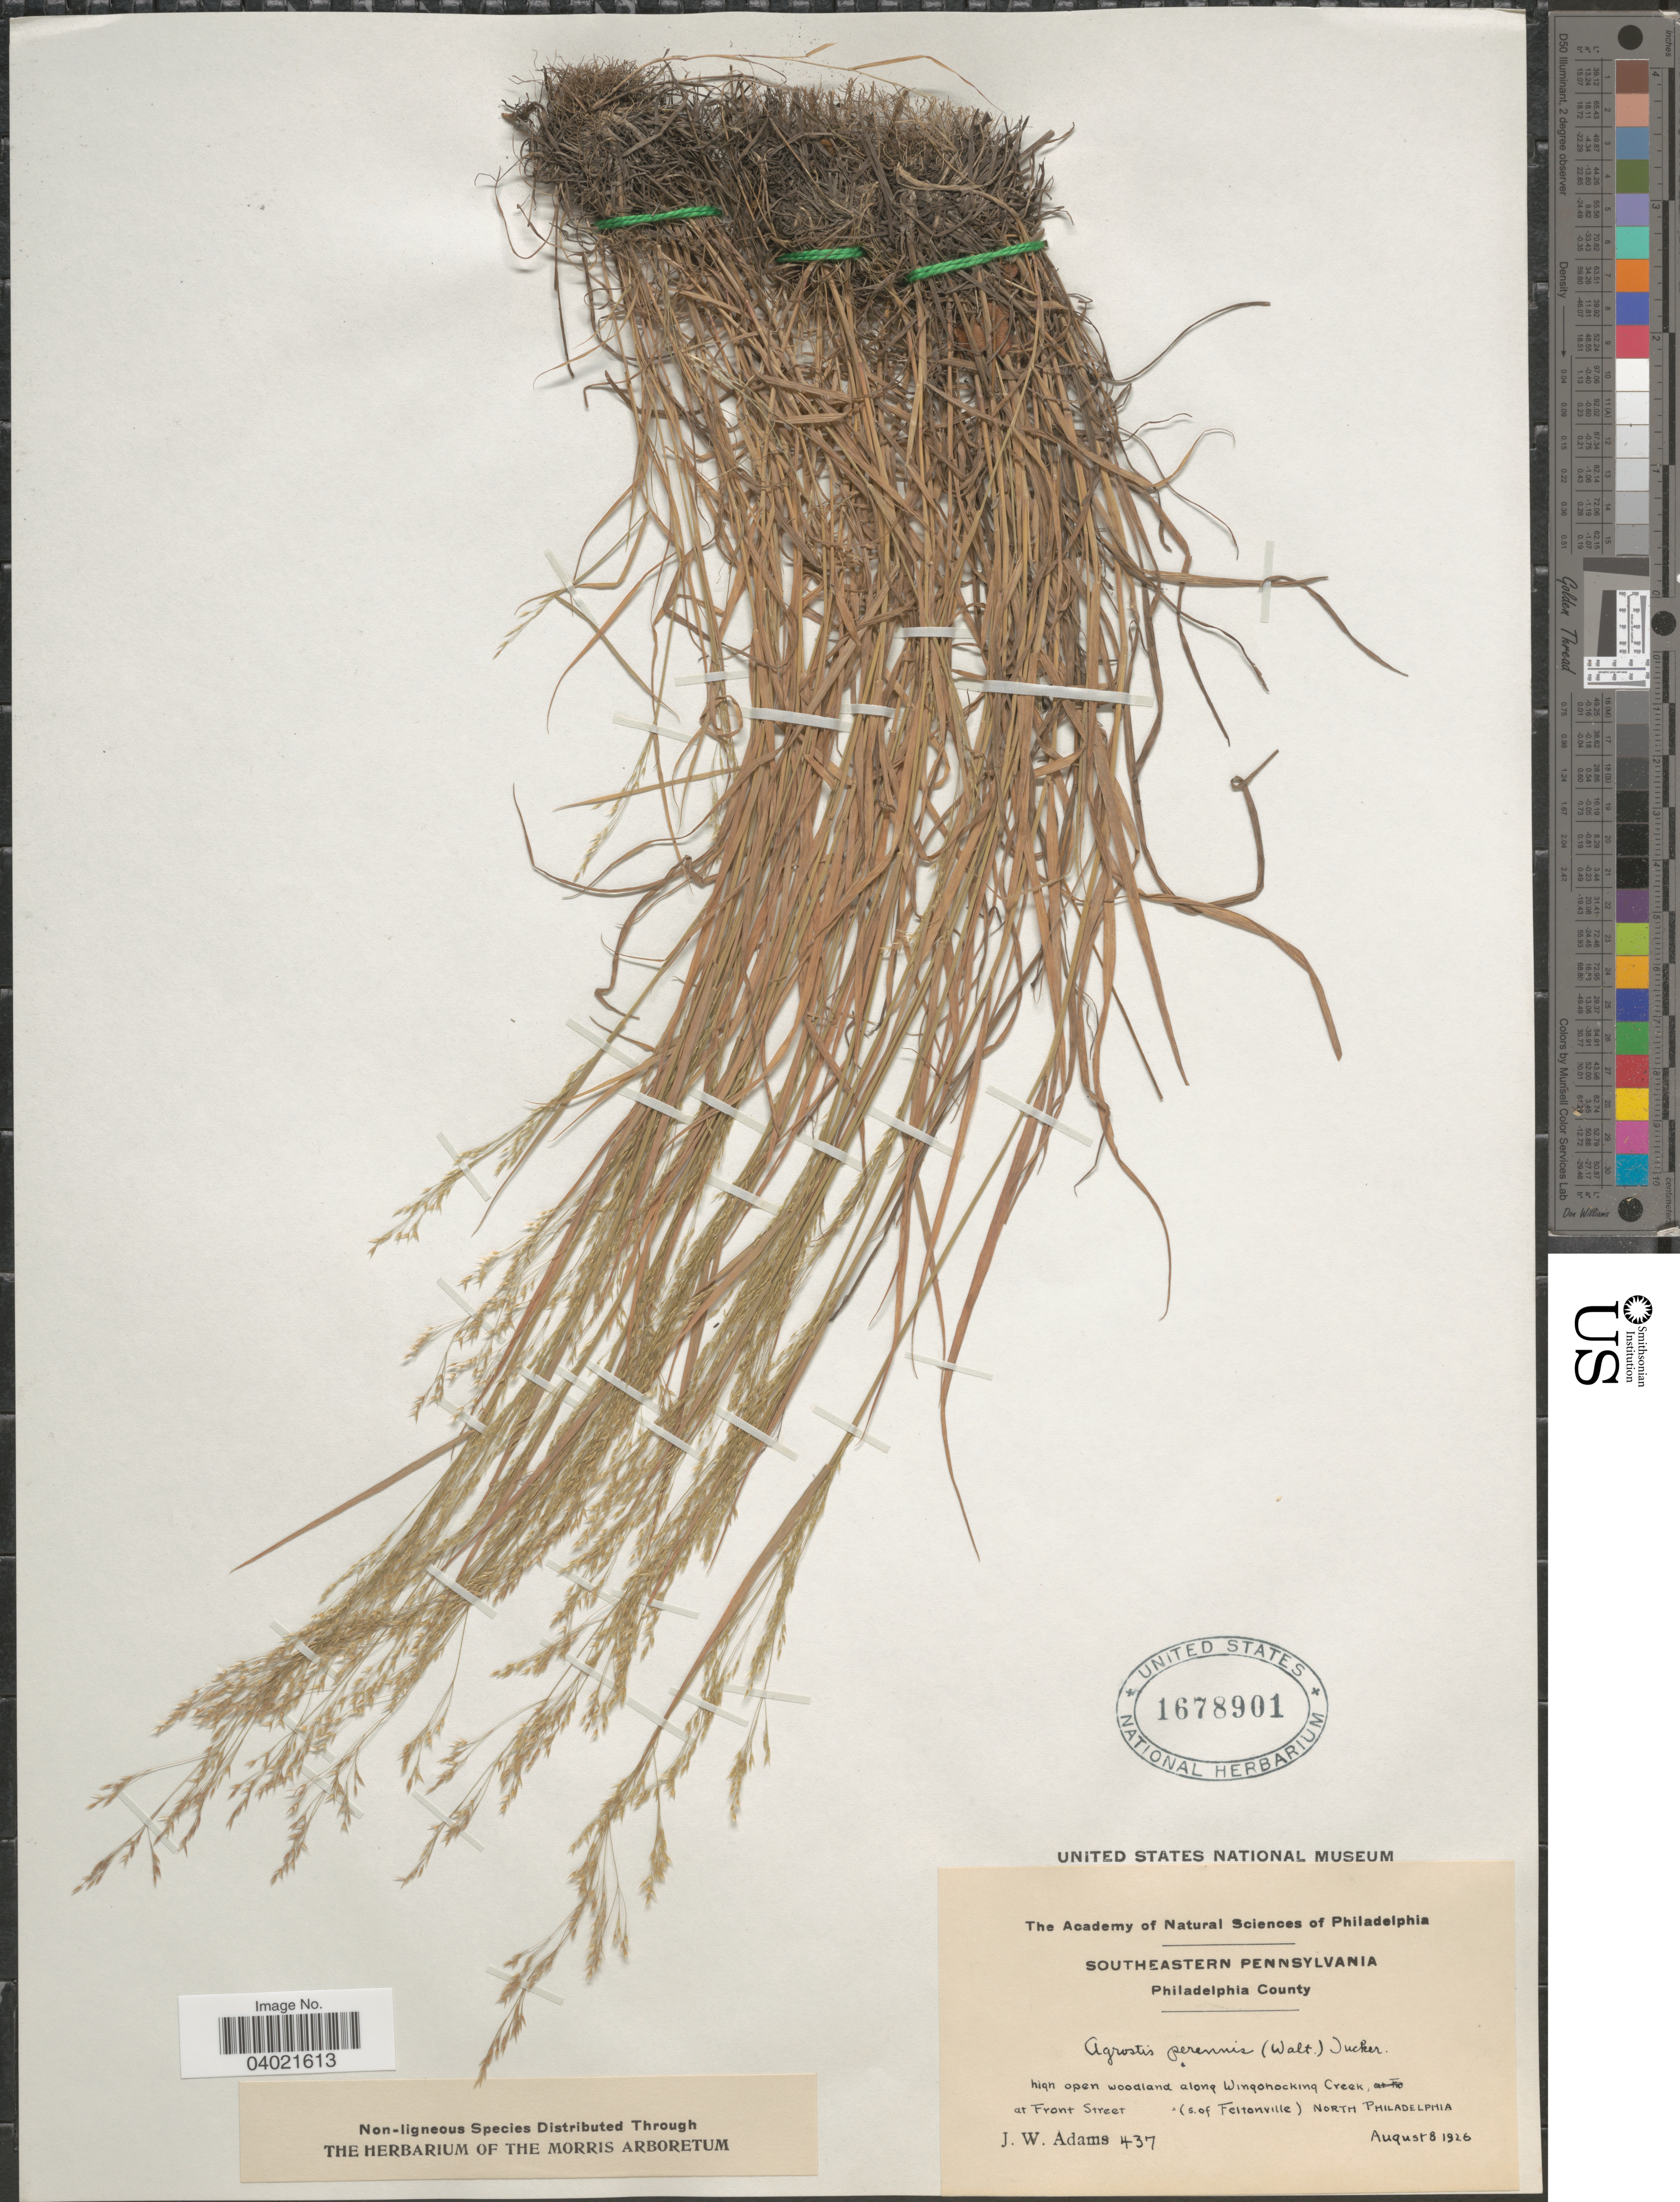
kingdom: Plantae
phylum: Tracheophyta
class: Liliopsida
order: Poales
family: Poaceae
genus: Agrostis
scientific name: Agrostis perennans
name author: (Walter) Tuck.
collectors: J. Adams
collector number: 437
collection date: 1926-08-08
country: United States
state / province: Pennsylvania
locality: Southeastern Pennsylvania. Philadelphia County. High open woodland along Wingohocking Creek, at Front Street (s. of Feltonville) North Philadelphia.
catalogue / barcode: US 1678901